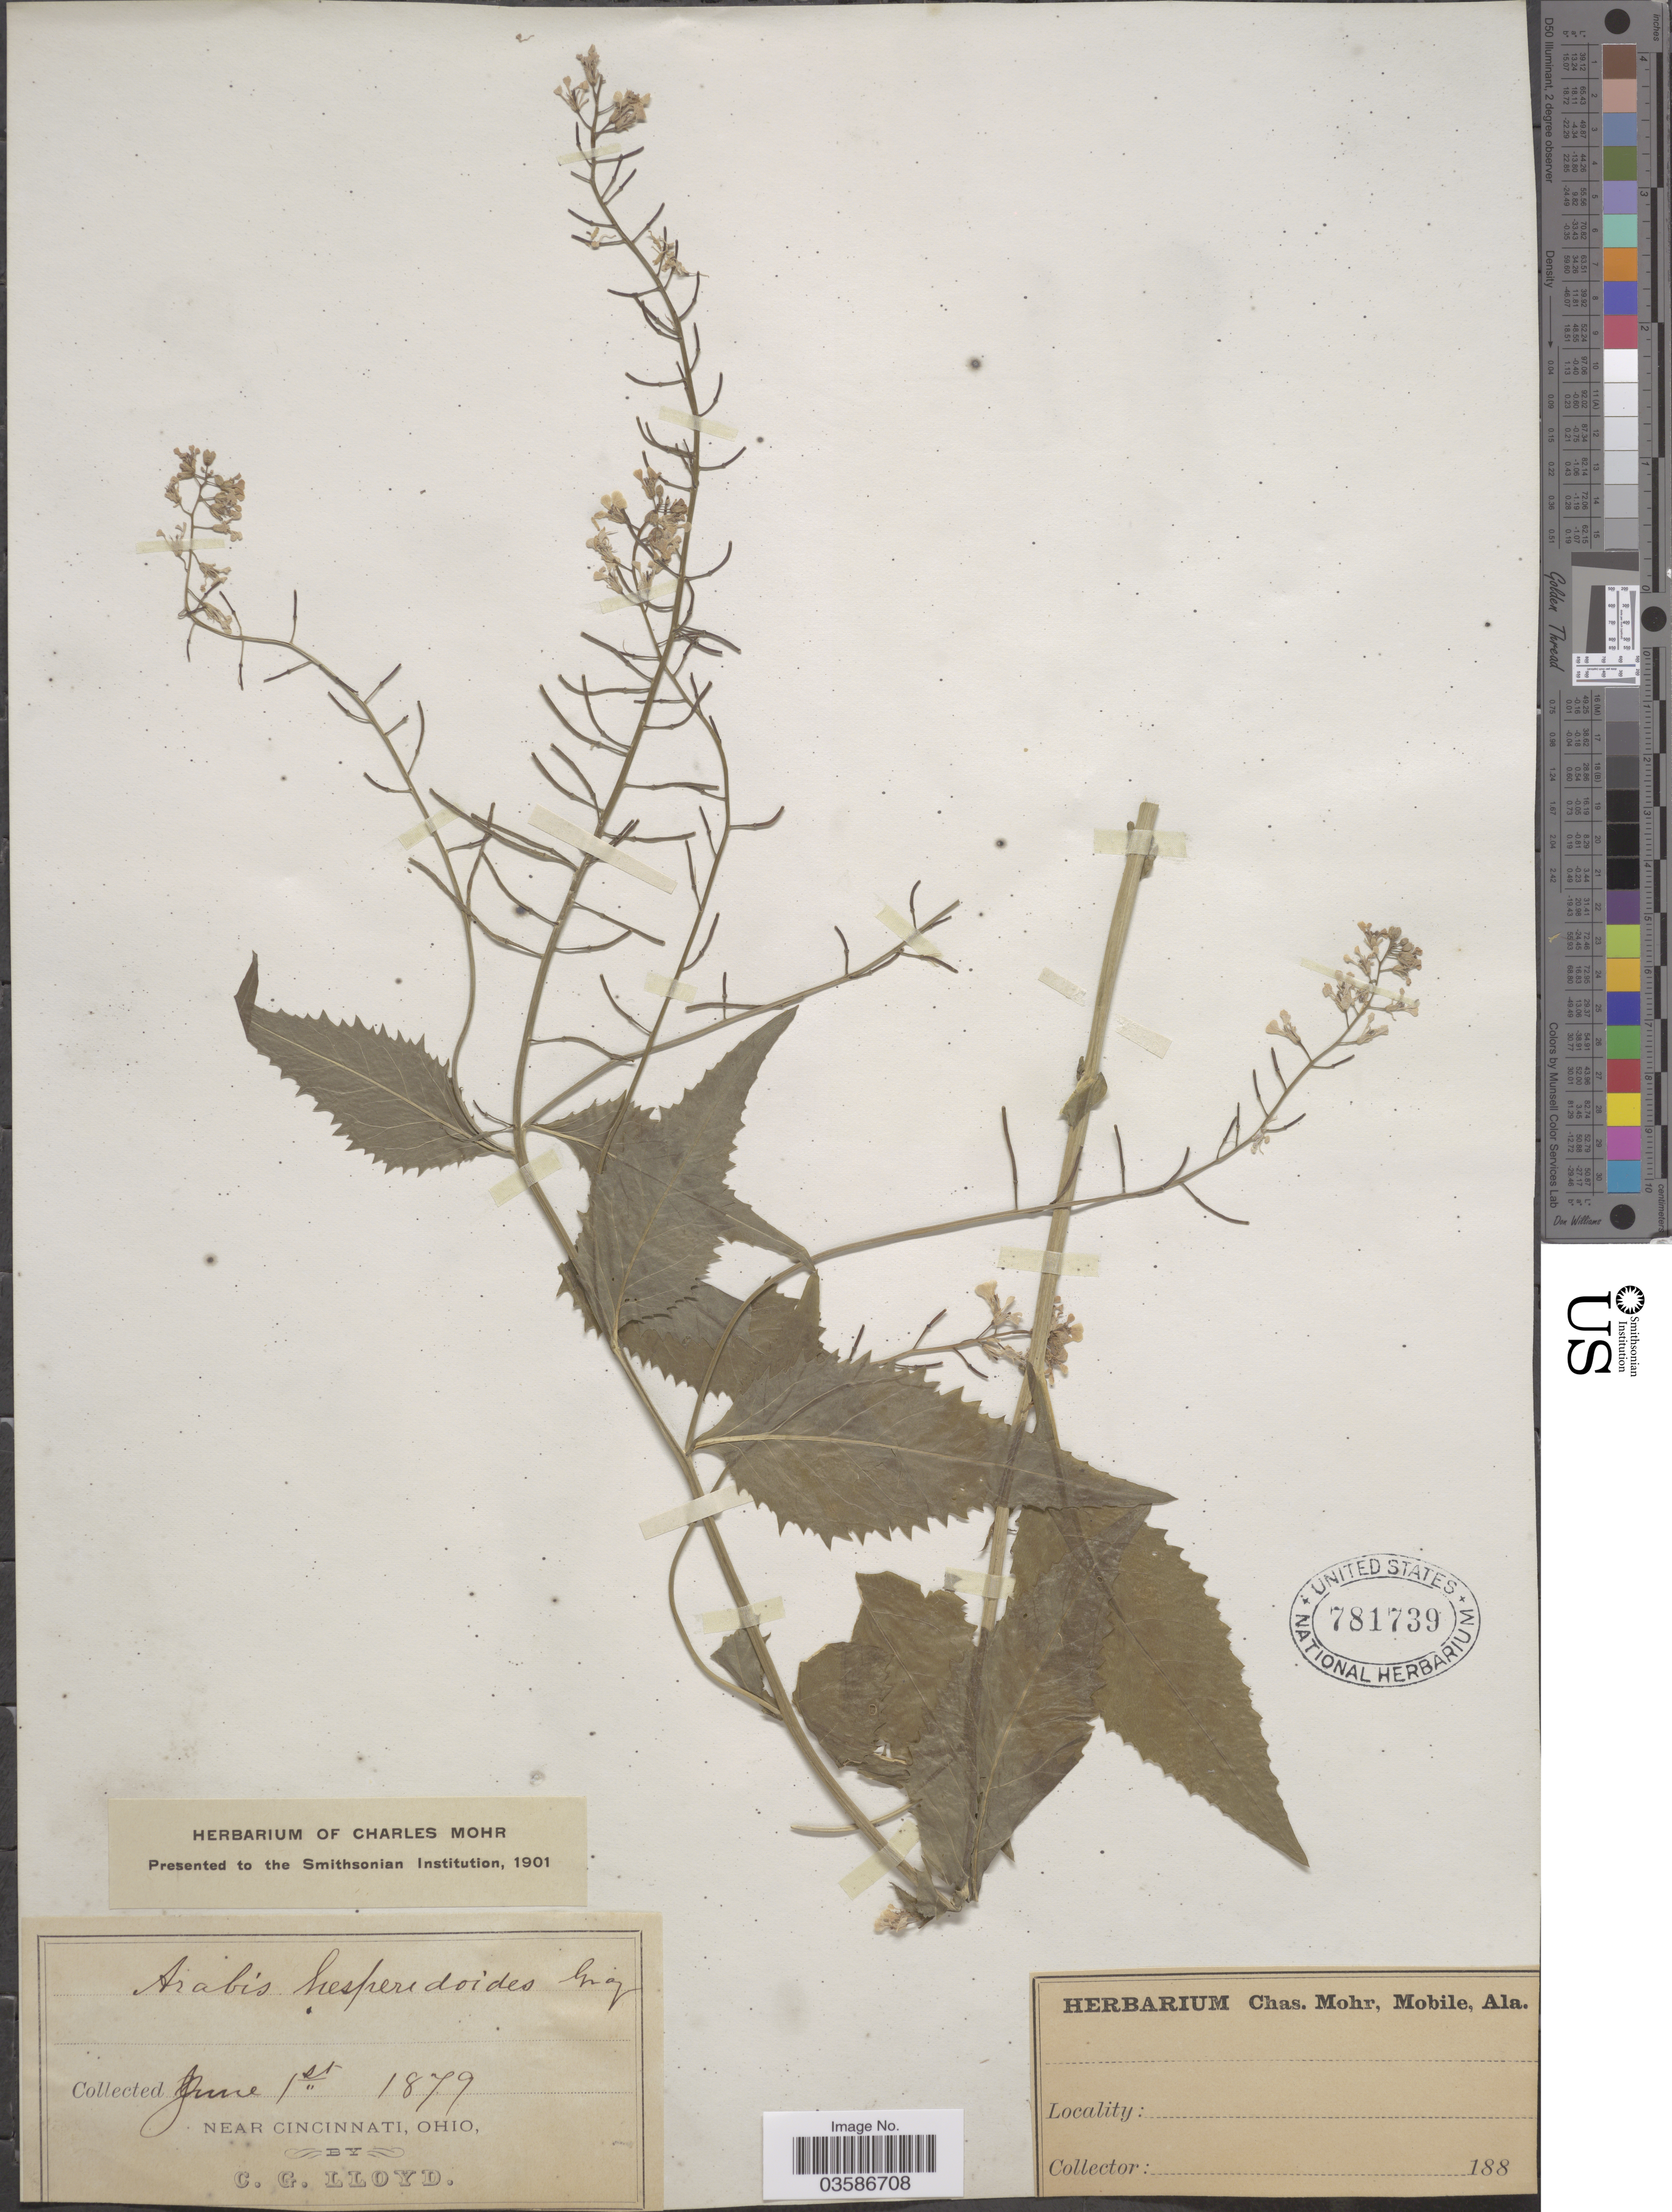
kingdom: Plantae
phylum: Tracheophyta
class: Magnoliopsida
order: Brassicales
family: Brassicaceae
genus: Iodanthus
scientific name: Iodanthus pinnatifidus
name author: (Michx.) Steud.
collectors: C. G. Lloyd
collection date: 1879-06-01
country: United States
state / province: Ohio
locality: Near Cincinnati.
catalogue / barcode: US 781739